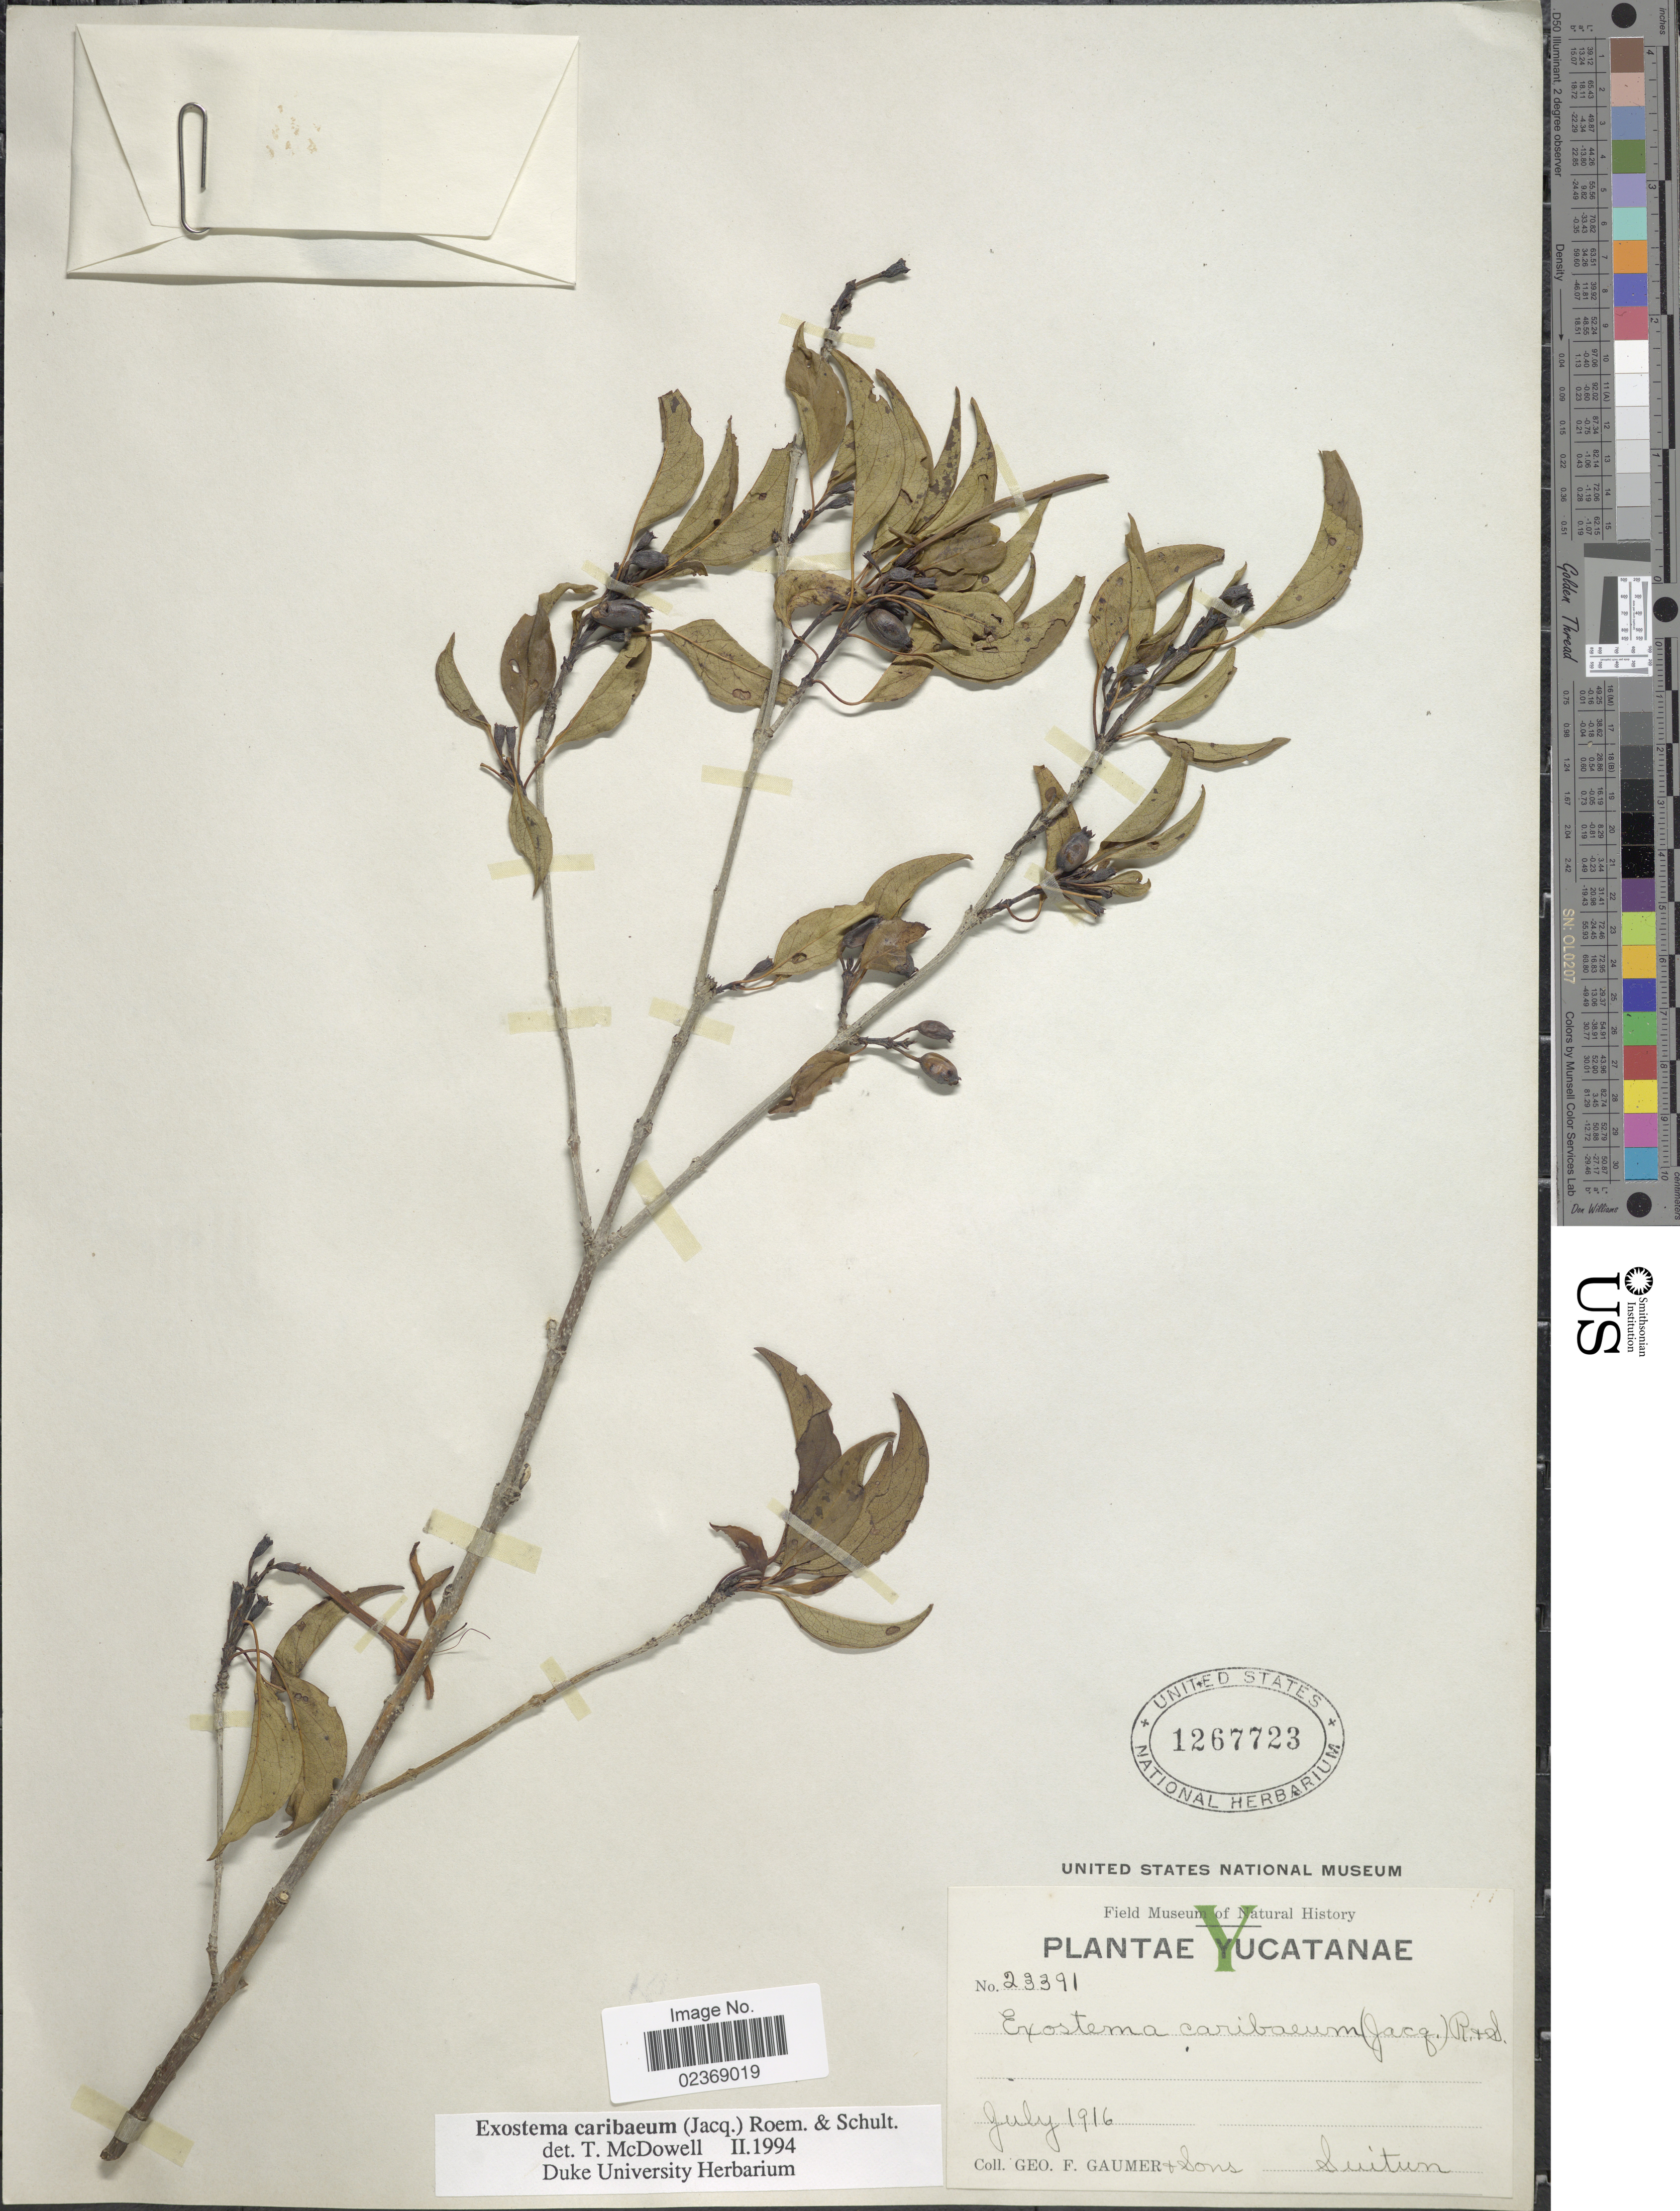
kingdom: Plantae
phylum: Tracheophyta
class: Magnoliopsida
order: Gentianales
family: Rubiaceae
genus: Exostema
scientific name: Exostema caribaeum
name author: (Jacq.) Roem. & Schult.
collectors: G. F. Gaumer & & Sons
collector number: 23391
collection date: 1916-07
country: Mexico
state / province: Yucatán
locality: Yucatanae, Suitun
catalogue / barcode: US 1267723